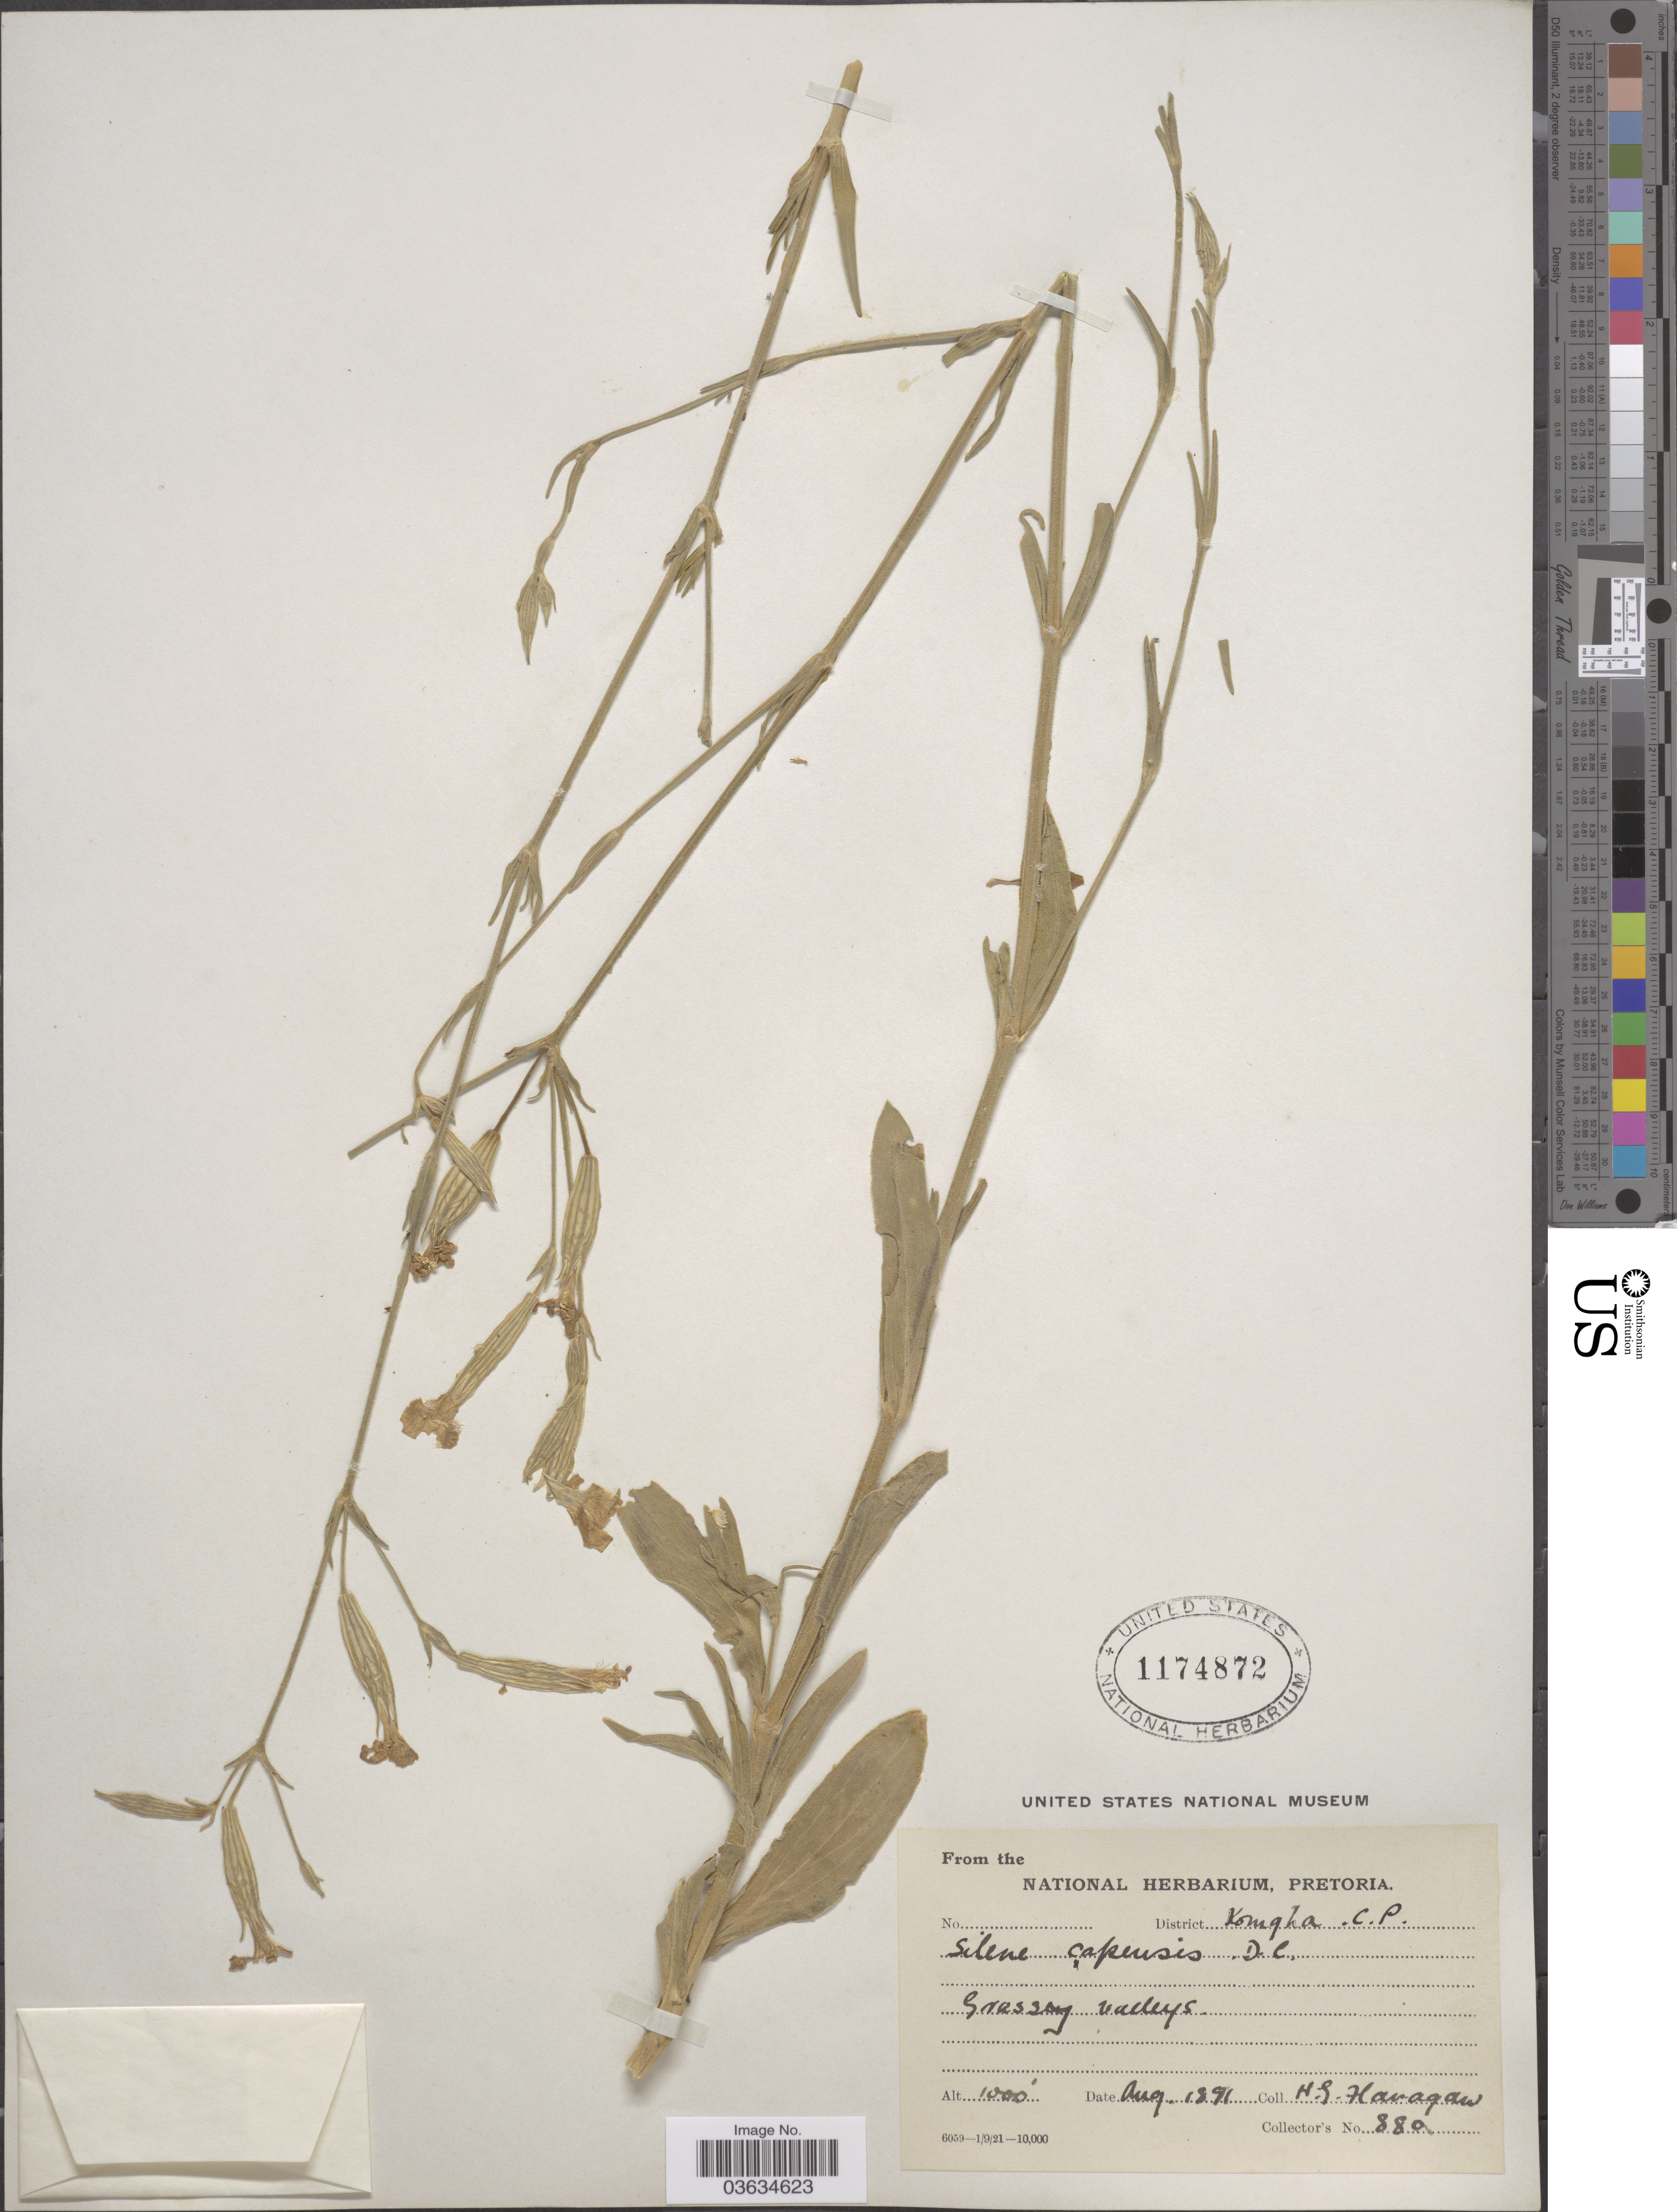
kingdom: Plantae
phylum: Tracheophyta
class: Magnoliopsida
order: Caryophyllales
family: Caryophyllaceae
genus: Silene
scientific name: Silene capensis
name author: Otth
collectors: H. Havagan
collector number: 880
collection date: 1891-08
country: South Africa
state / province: Eastern Cape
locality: District Komgha.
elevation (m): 305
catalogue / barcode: US 1174872